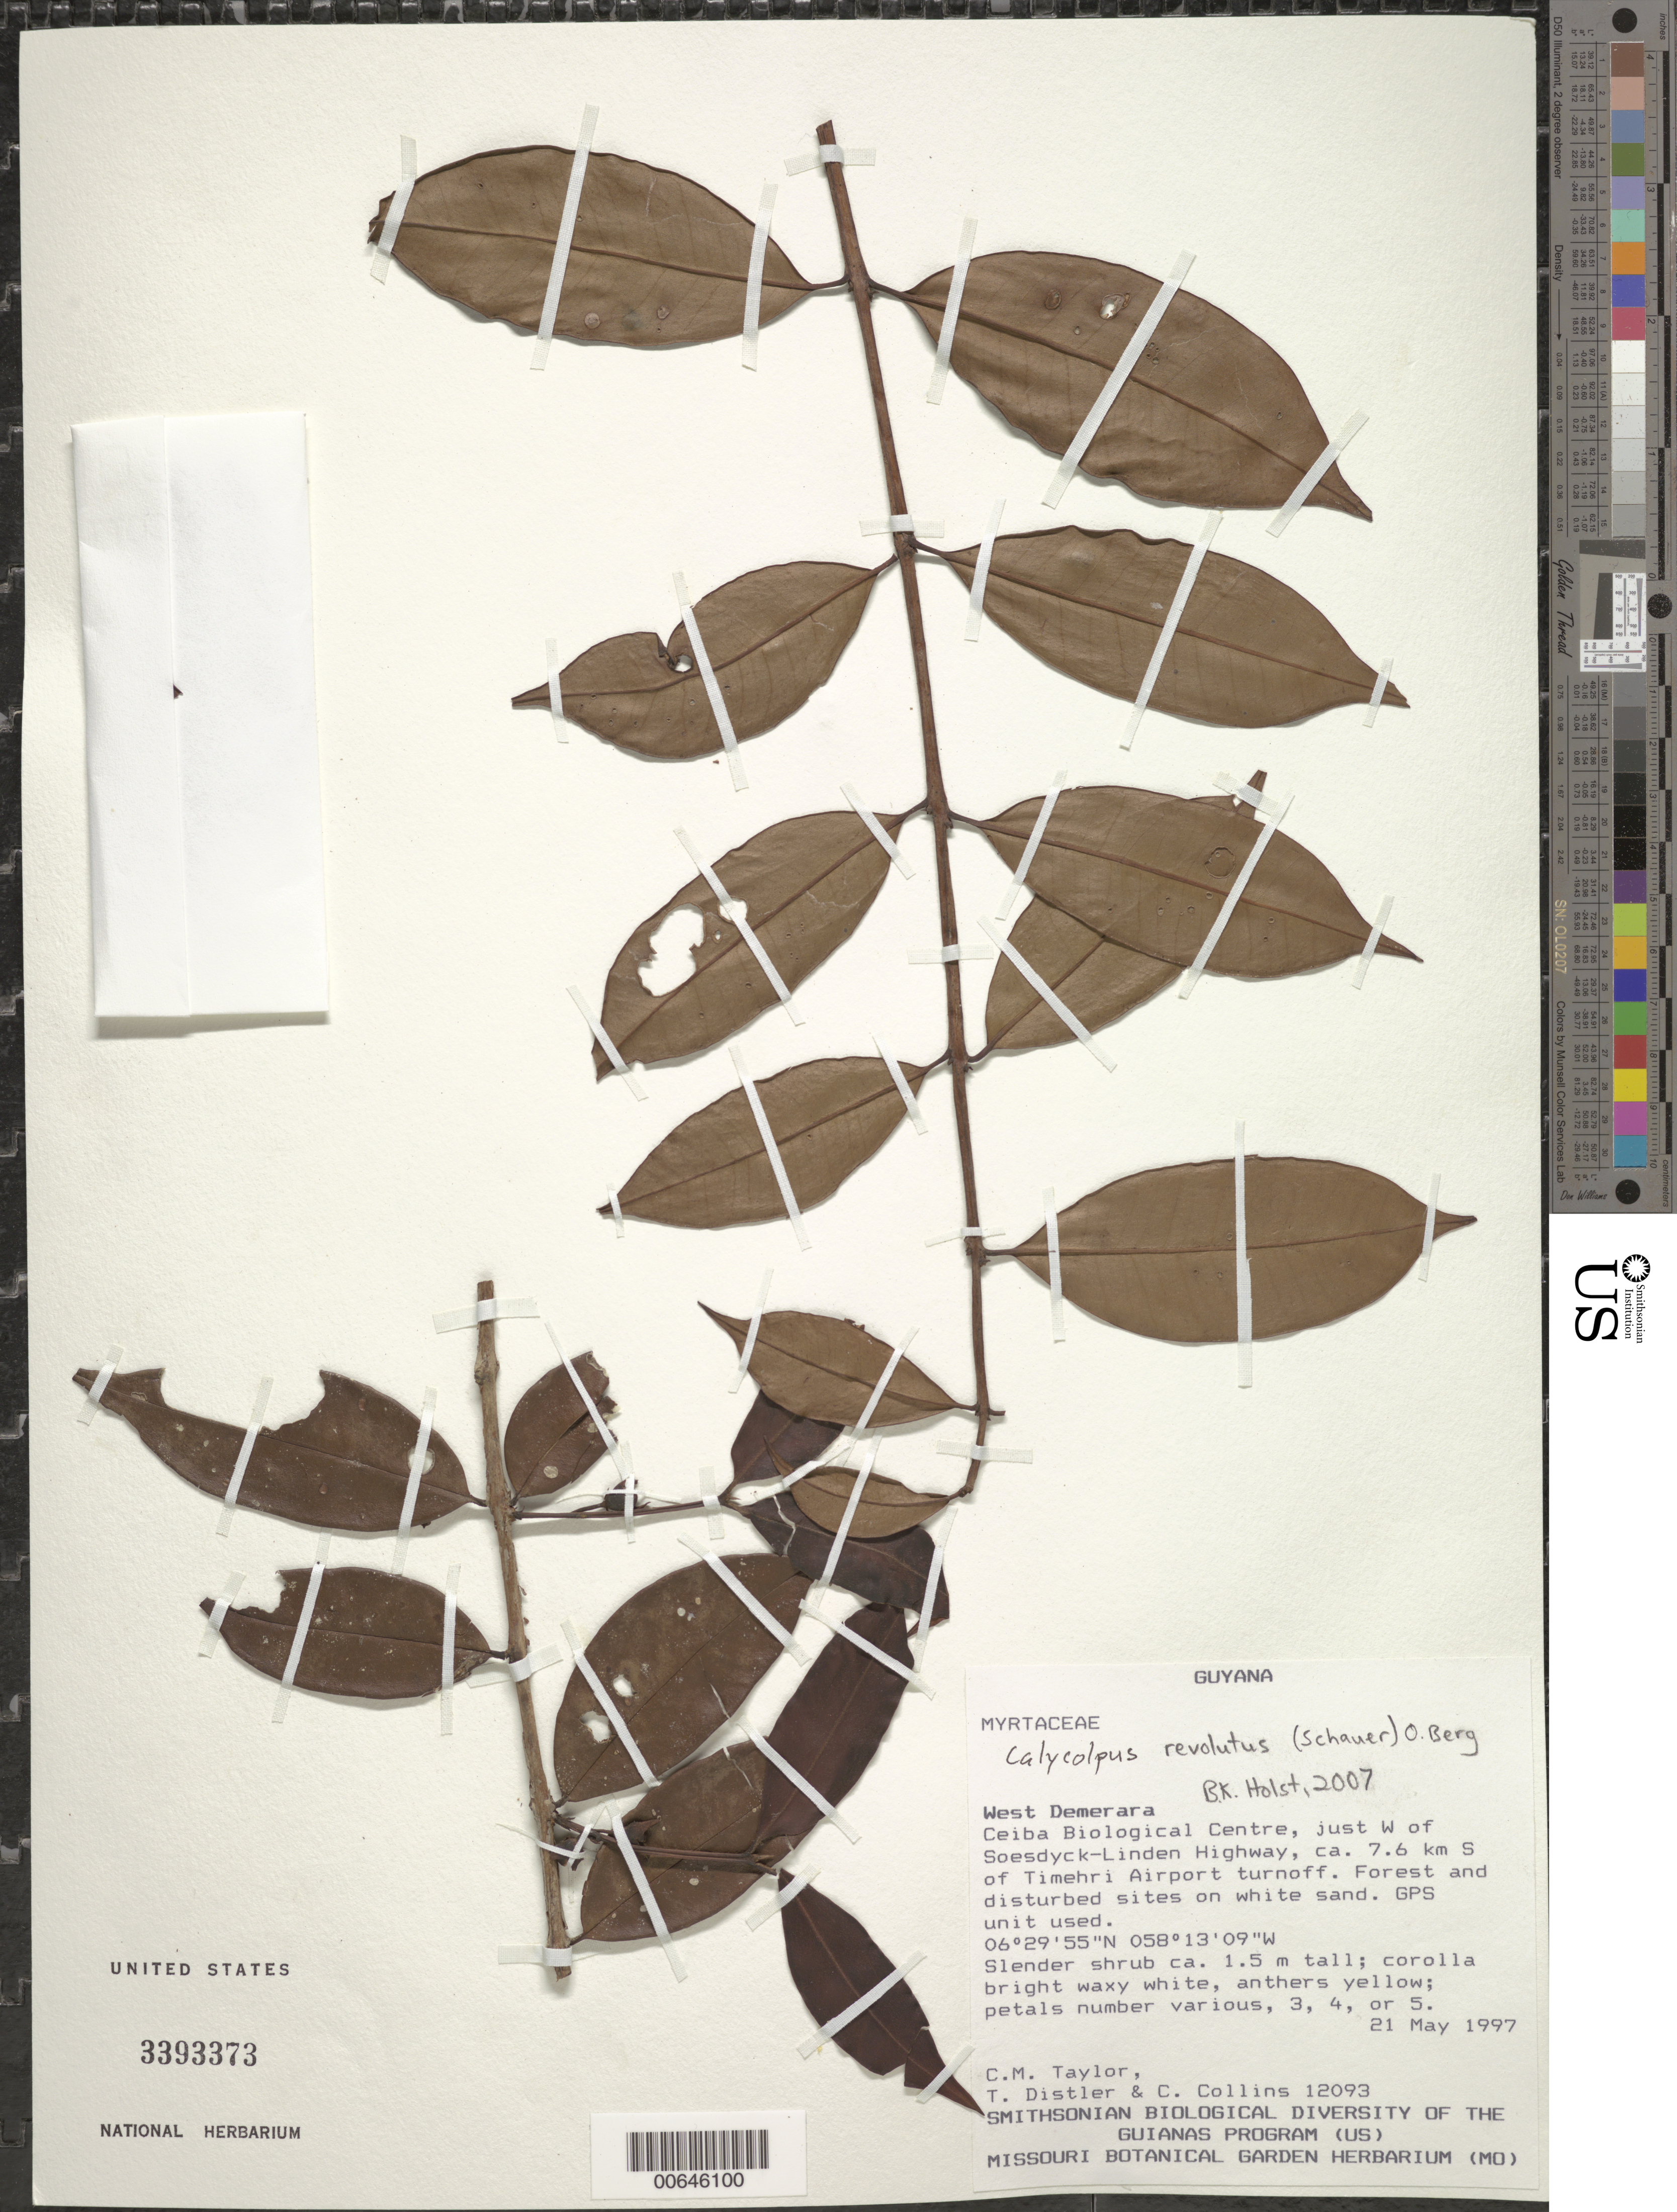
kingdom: Plantae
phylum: Tracheophyta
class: Magnoliopsida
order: Myrtales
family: Myrtaceae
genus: Calycolpus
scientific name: Calycolpus revolutus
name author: (Schauer) O. Berg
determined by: Holst, Bruce K.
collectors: C. M. Taylor, T. Distler & C. Collins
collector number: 12093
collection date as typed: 21 May 1997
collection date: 1997-05-21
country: Guyana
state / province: Demerara-Mahaica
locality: Ceiba Biological Centre, just W of Soesdyck-Linden Hwy, ca. 7.6 km S of Timehri Airport turnoff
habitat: Forest & disturbed sites on white sand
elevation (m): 15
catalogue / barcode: US 3393373